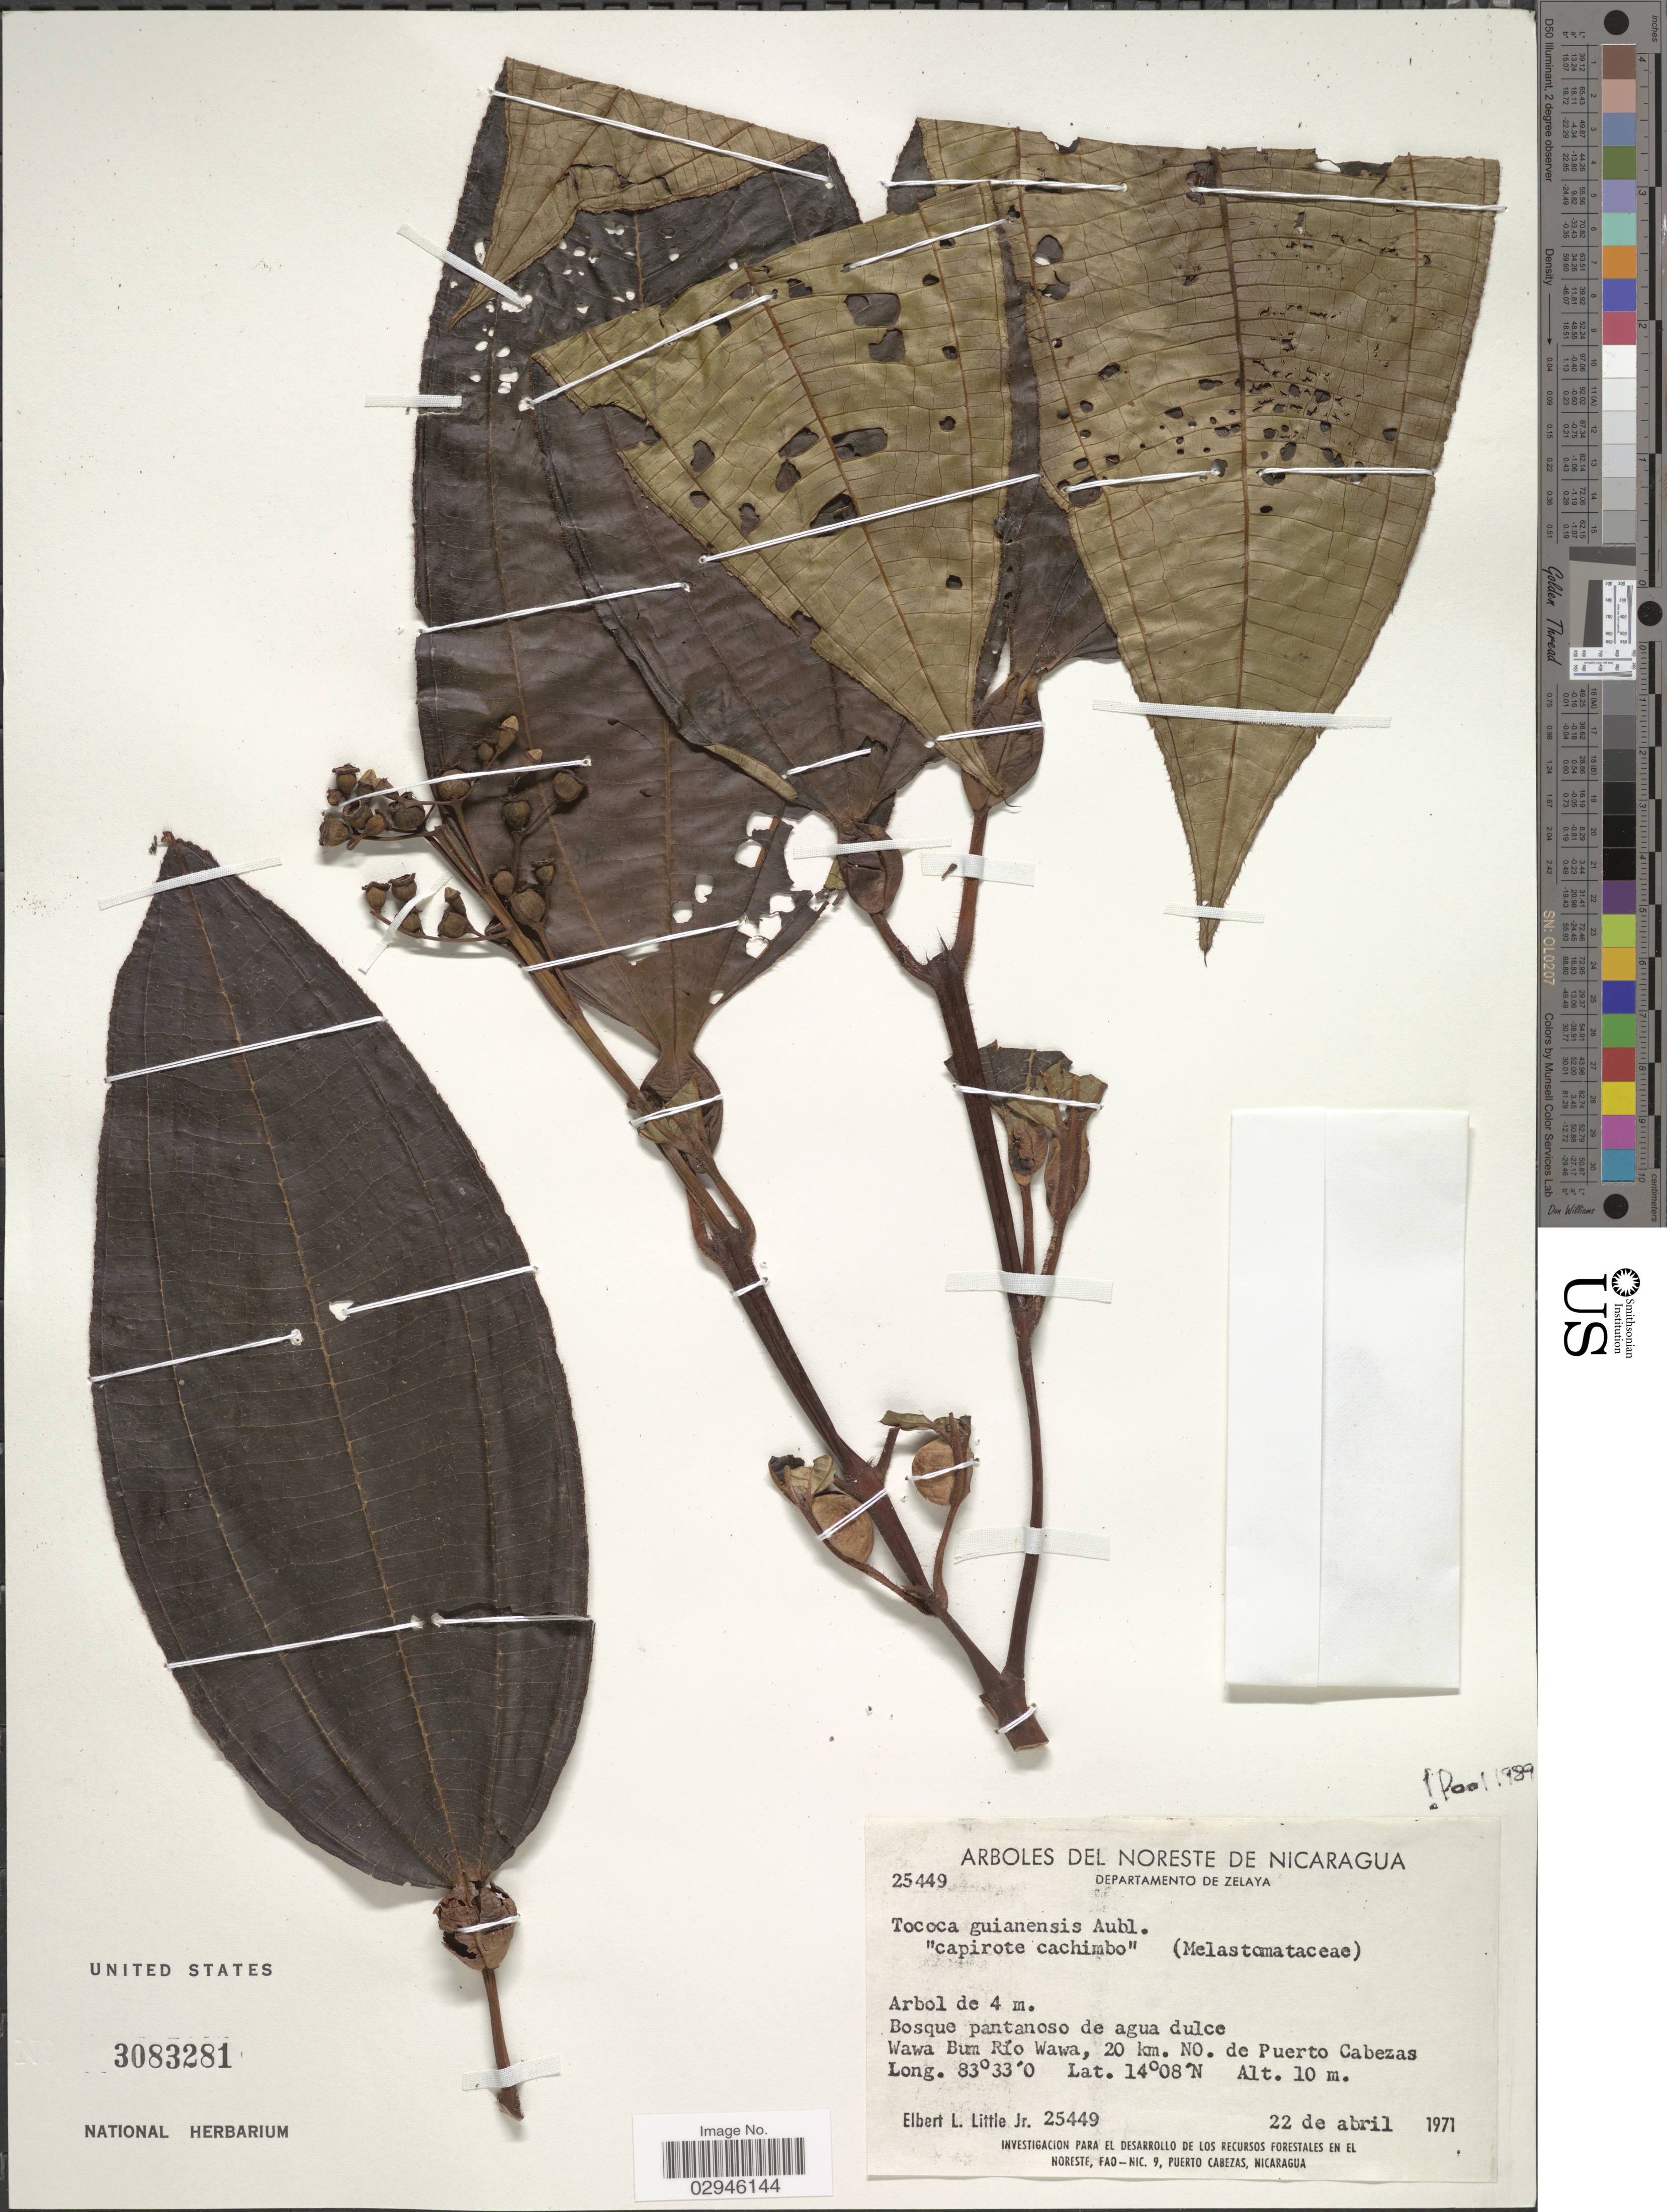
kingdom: Plantae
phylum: Tracheophyta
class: Magnoliopsida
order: Myrtales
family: Melastomataceae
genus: Tococa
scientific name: Tococa guianensis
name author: Aubl.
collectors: E. L. Little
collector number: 25449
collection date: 1971-04-22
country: Nicaragua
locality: Noreste de Nicaragua. Departamento de Zelaya. Bosque pantanoso de agua dulce, Wawa Bum Río Wawa, 20 km. NO. de Puerto Cabezas.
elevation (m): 10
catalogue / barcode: US 3083281